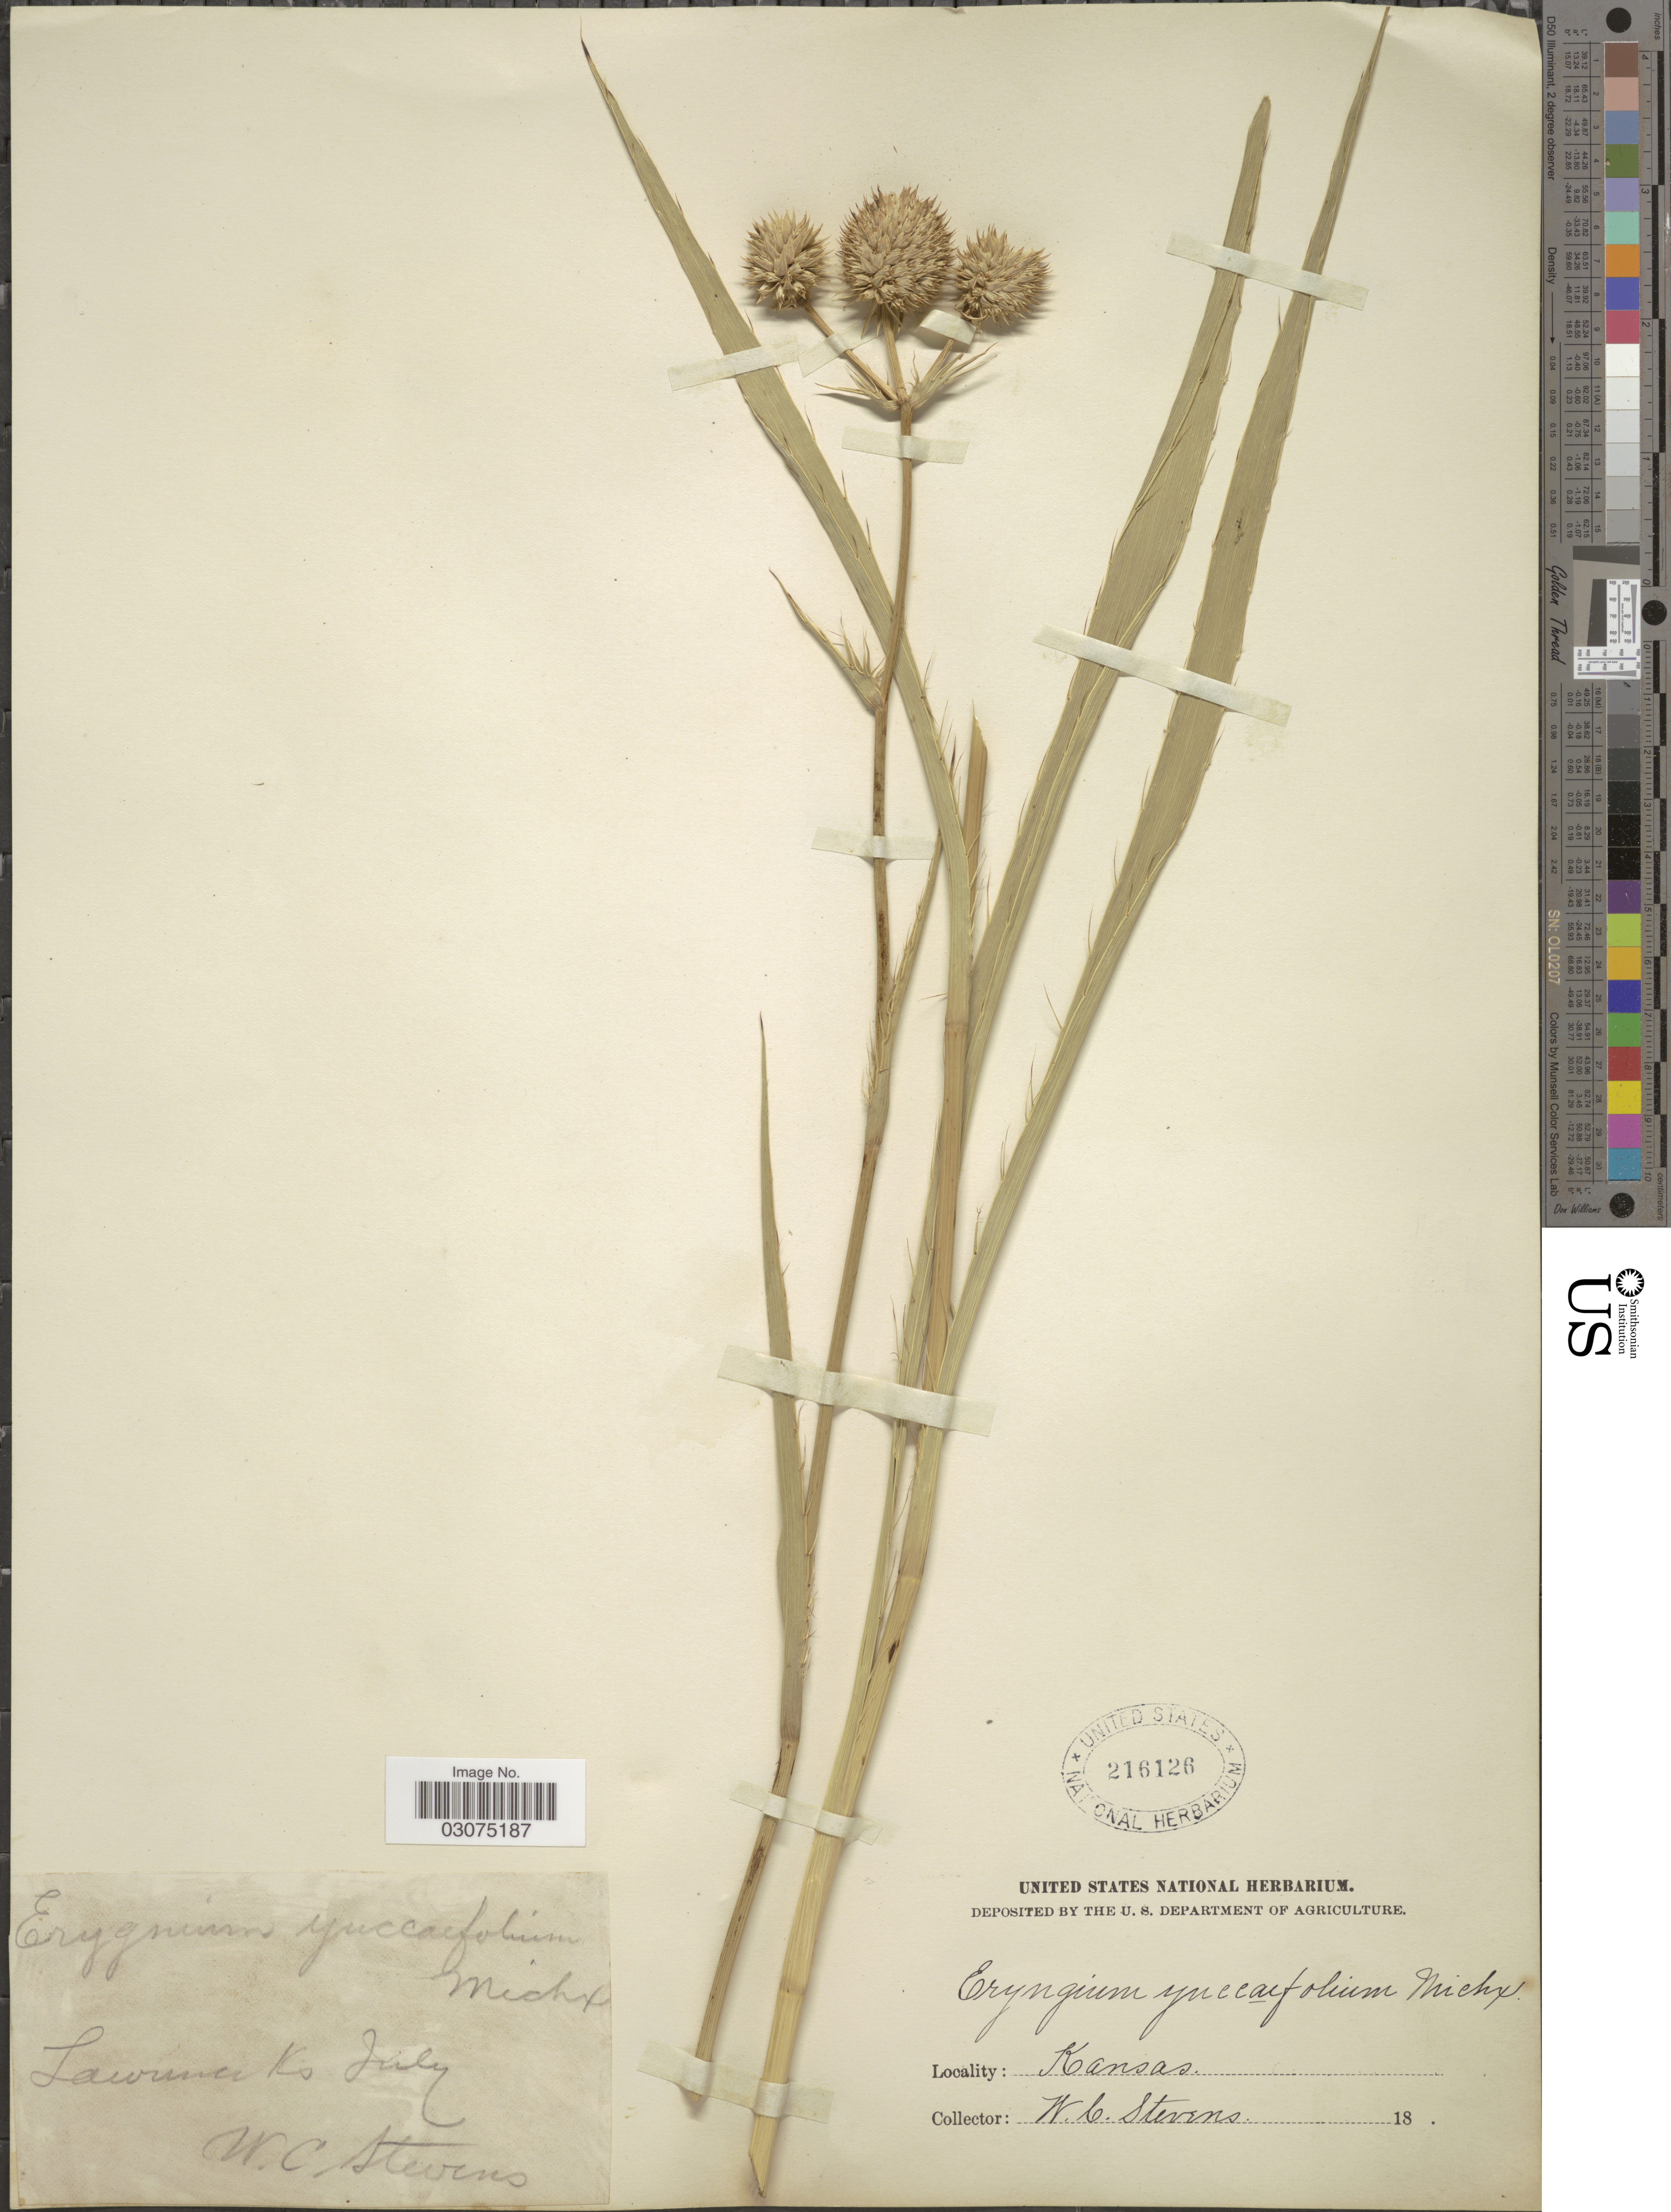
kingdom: Plantae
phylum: Tracheophyta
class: Magnoliopsida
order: Apiales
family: Apiaceae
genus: Eryngium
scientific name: Eryngium yuccifolium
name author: Michx.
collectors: W. C. Stevens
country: United States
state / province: Kansas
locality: Lawrence.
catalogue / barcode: US 216126